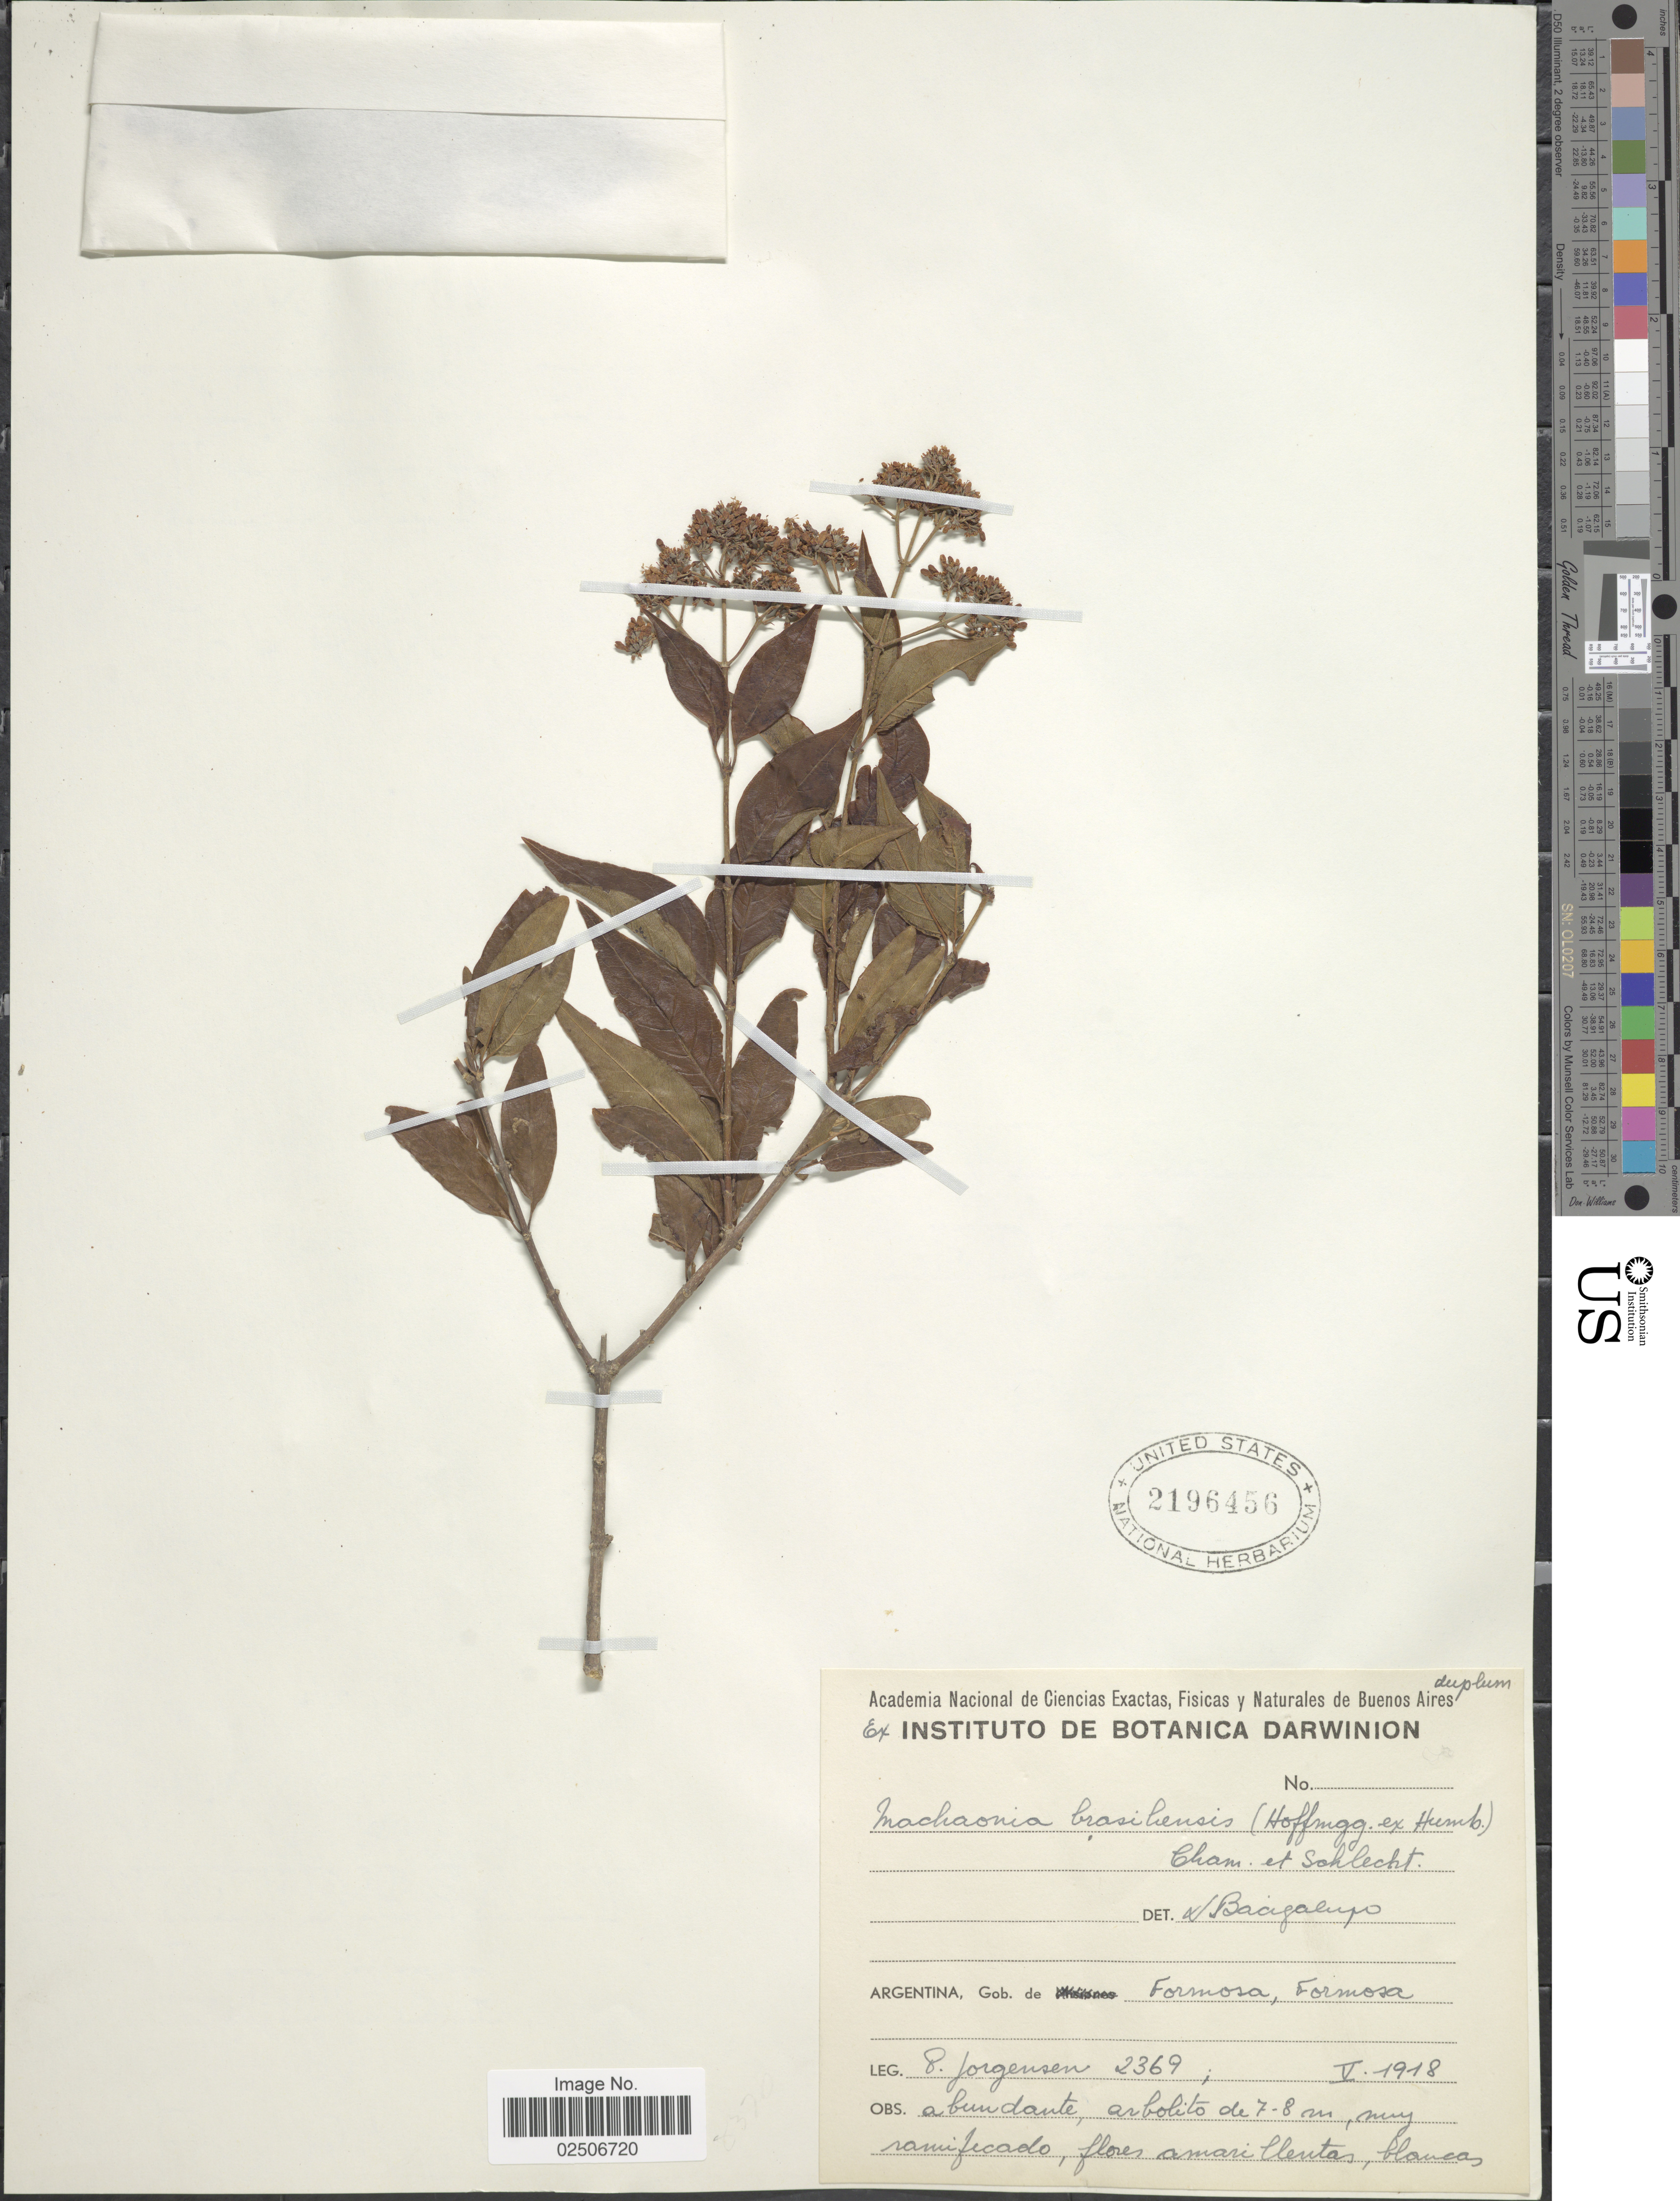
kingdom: Plantae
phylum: Tracheophyta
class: Magnoliopsida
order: Gentianales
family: Rubiaceae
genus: Machaonia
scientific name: Machaonia brasiliensis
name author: (Hoffmanns. ex Humb.) Cham. & Schltdl.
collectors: P. Jörgensen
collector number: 2369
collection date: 1918-05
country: Argentina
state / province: Formosa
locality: Gob. de Formosa, Formosa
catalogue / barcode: US 2196456